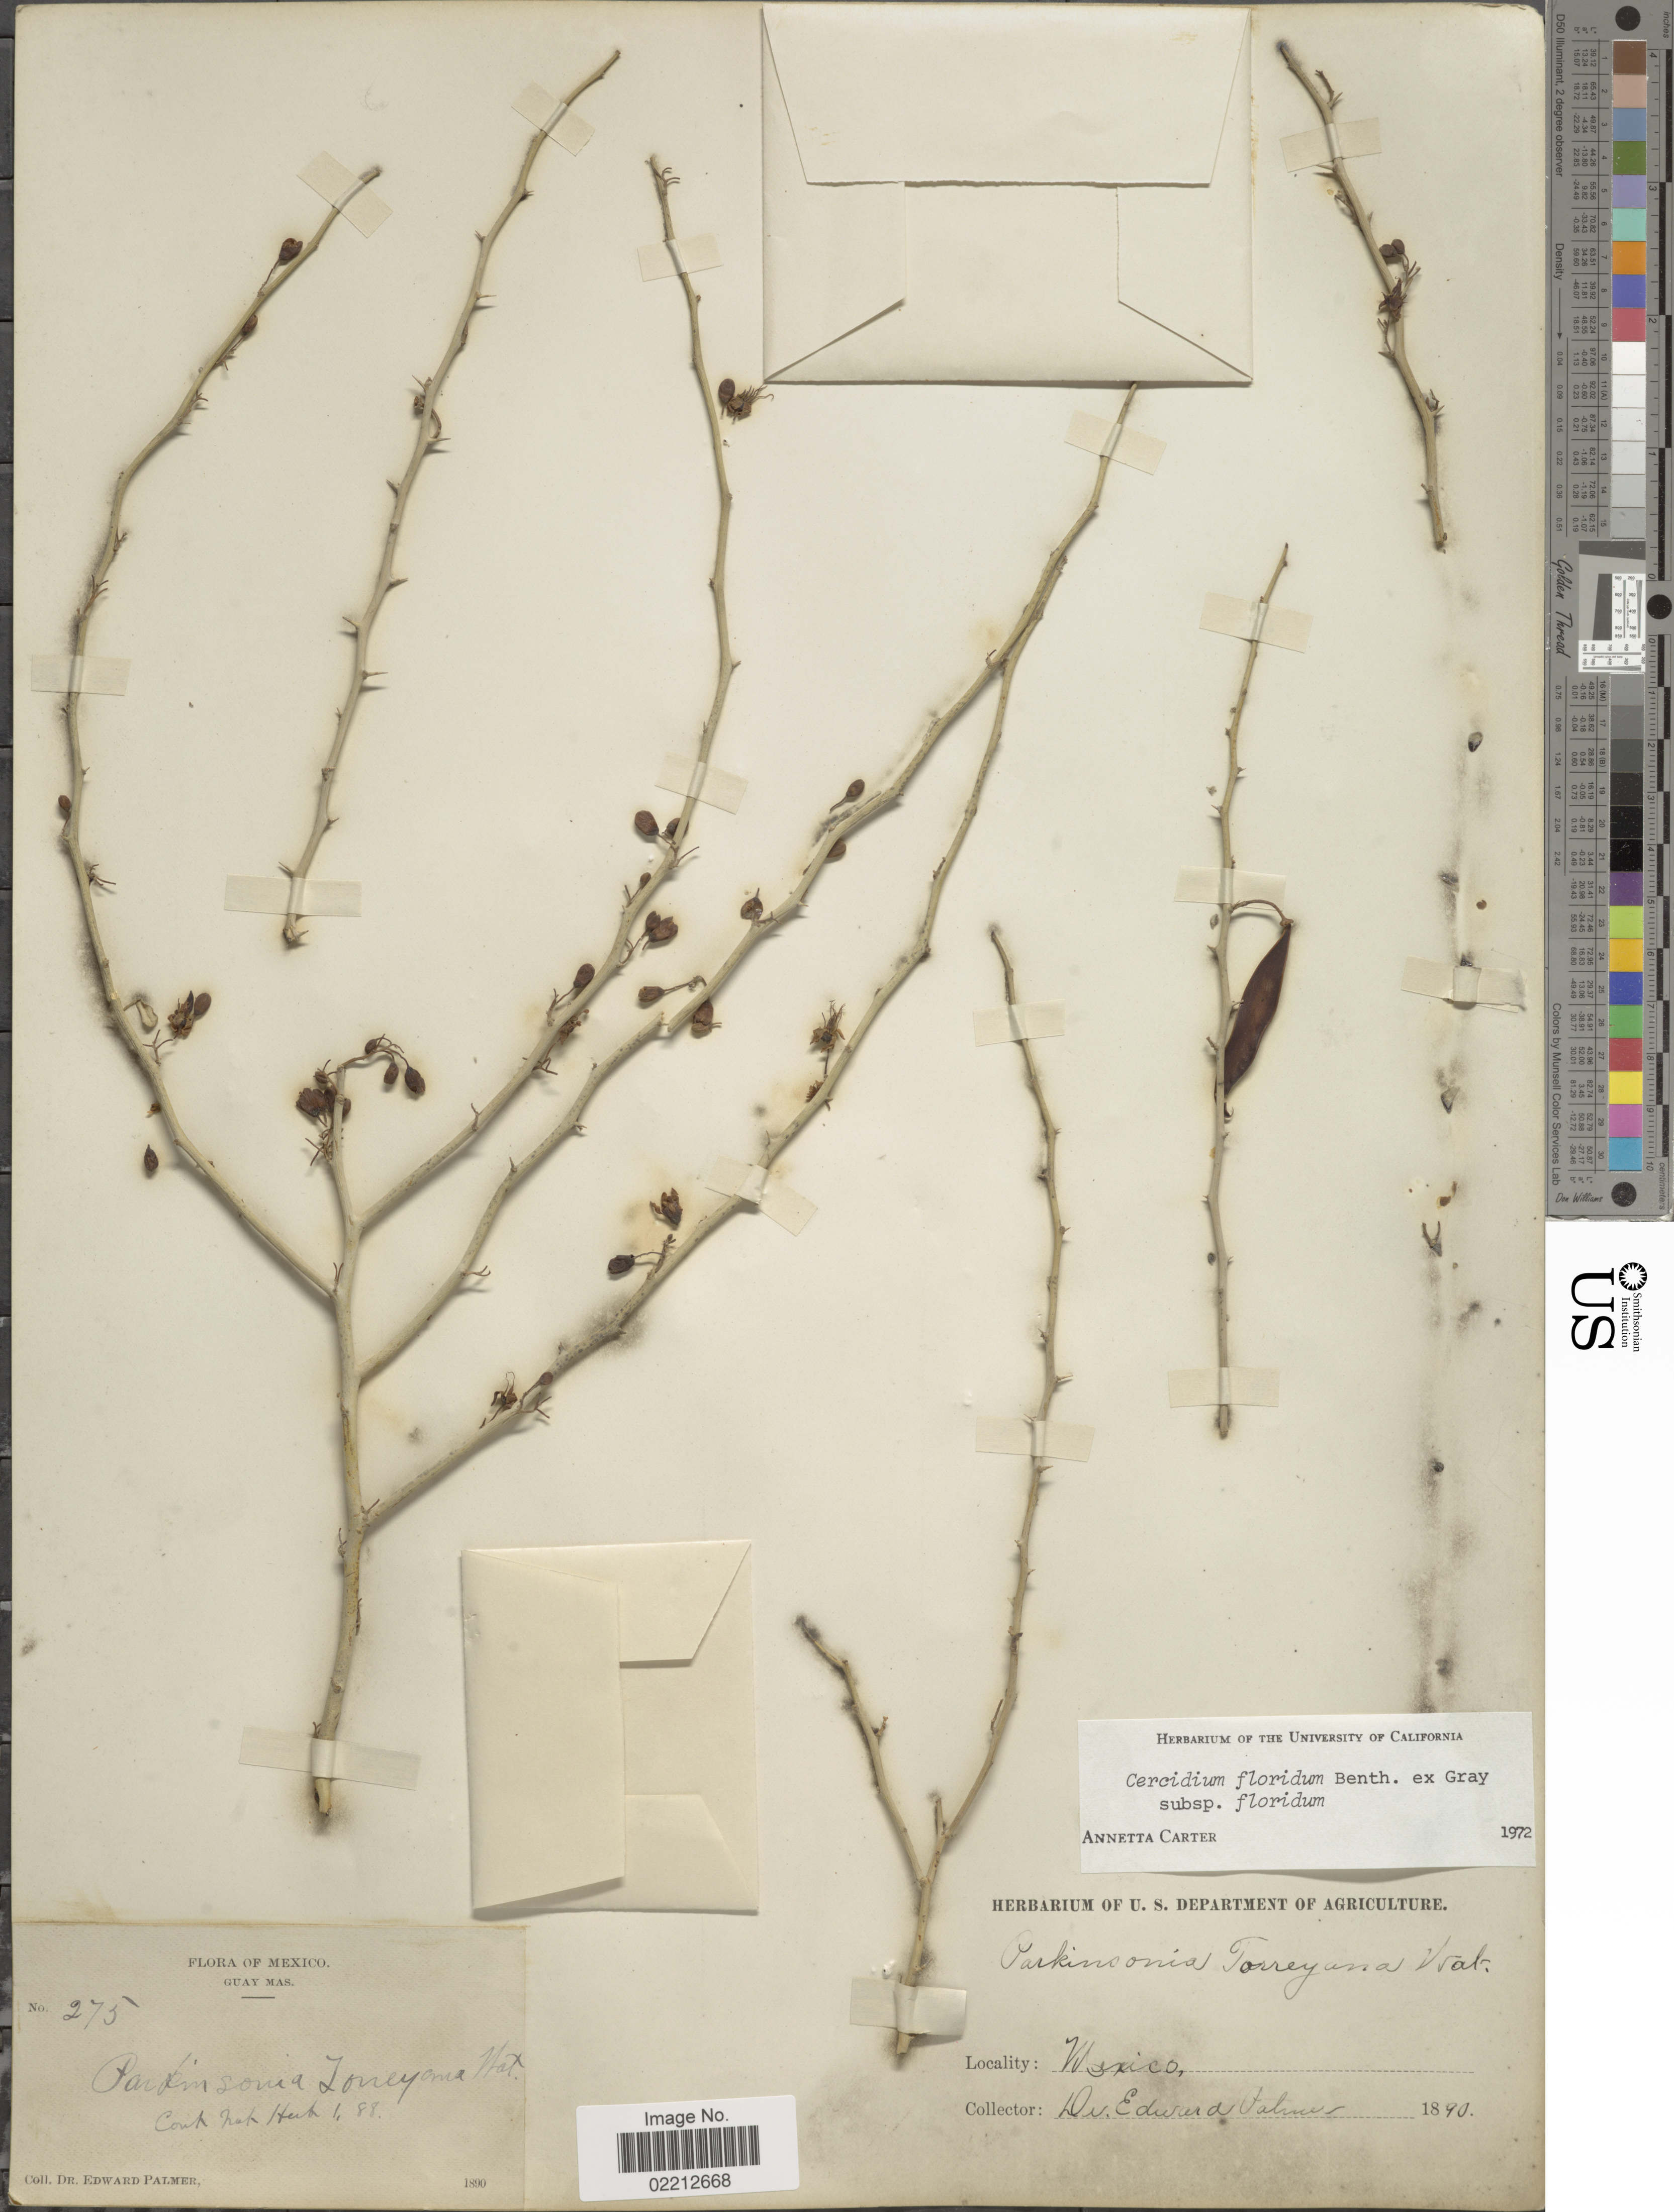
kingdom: Plantae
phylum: Tracheophyta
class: Magnoliopsida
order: Fabales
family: Fabaceae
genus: Parkinsonia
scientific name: Parkinsonia florida subsp. florida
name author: (Benth. ex A. Gray) S. Watson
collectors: E. Palmer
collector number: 275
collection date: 1890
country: Mexico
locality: Guay Mas